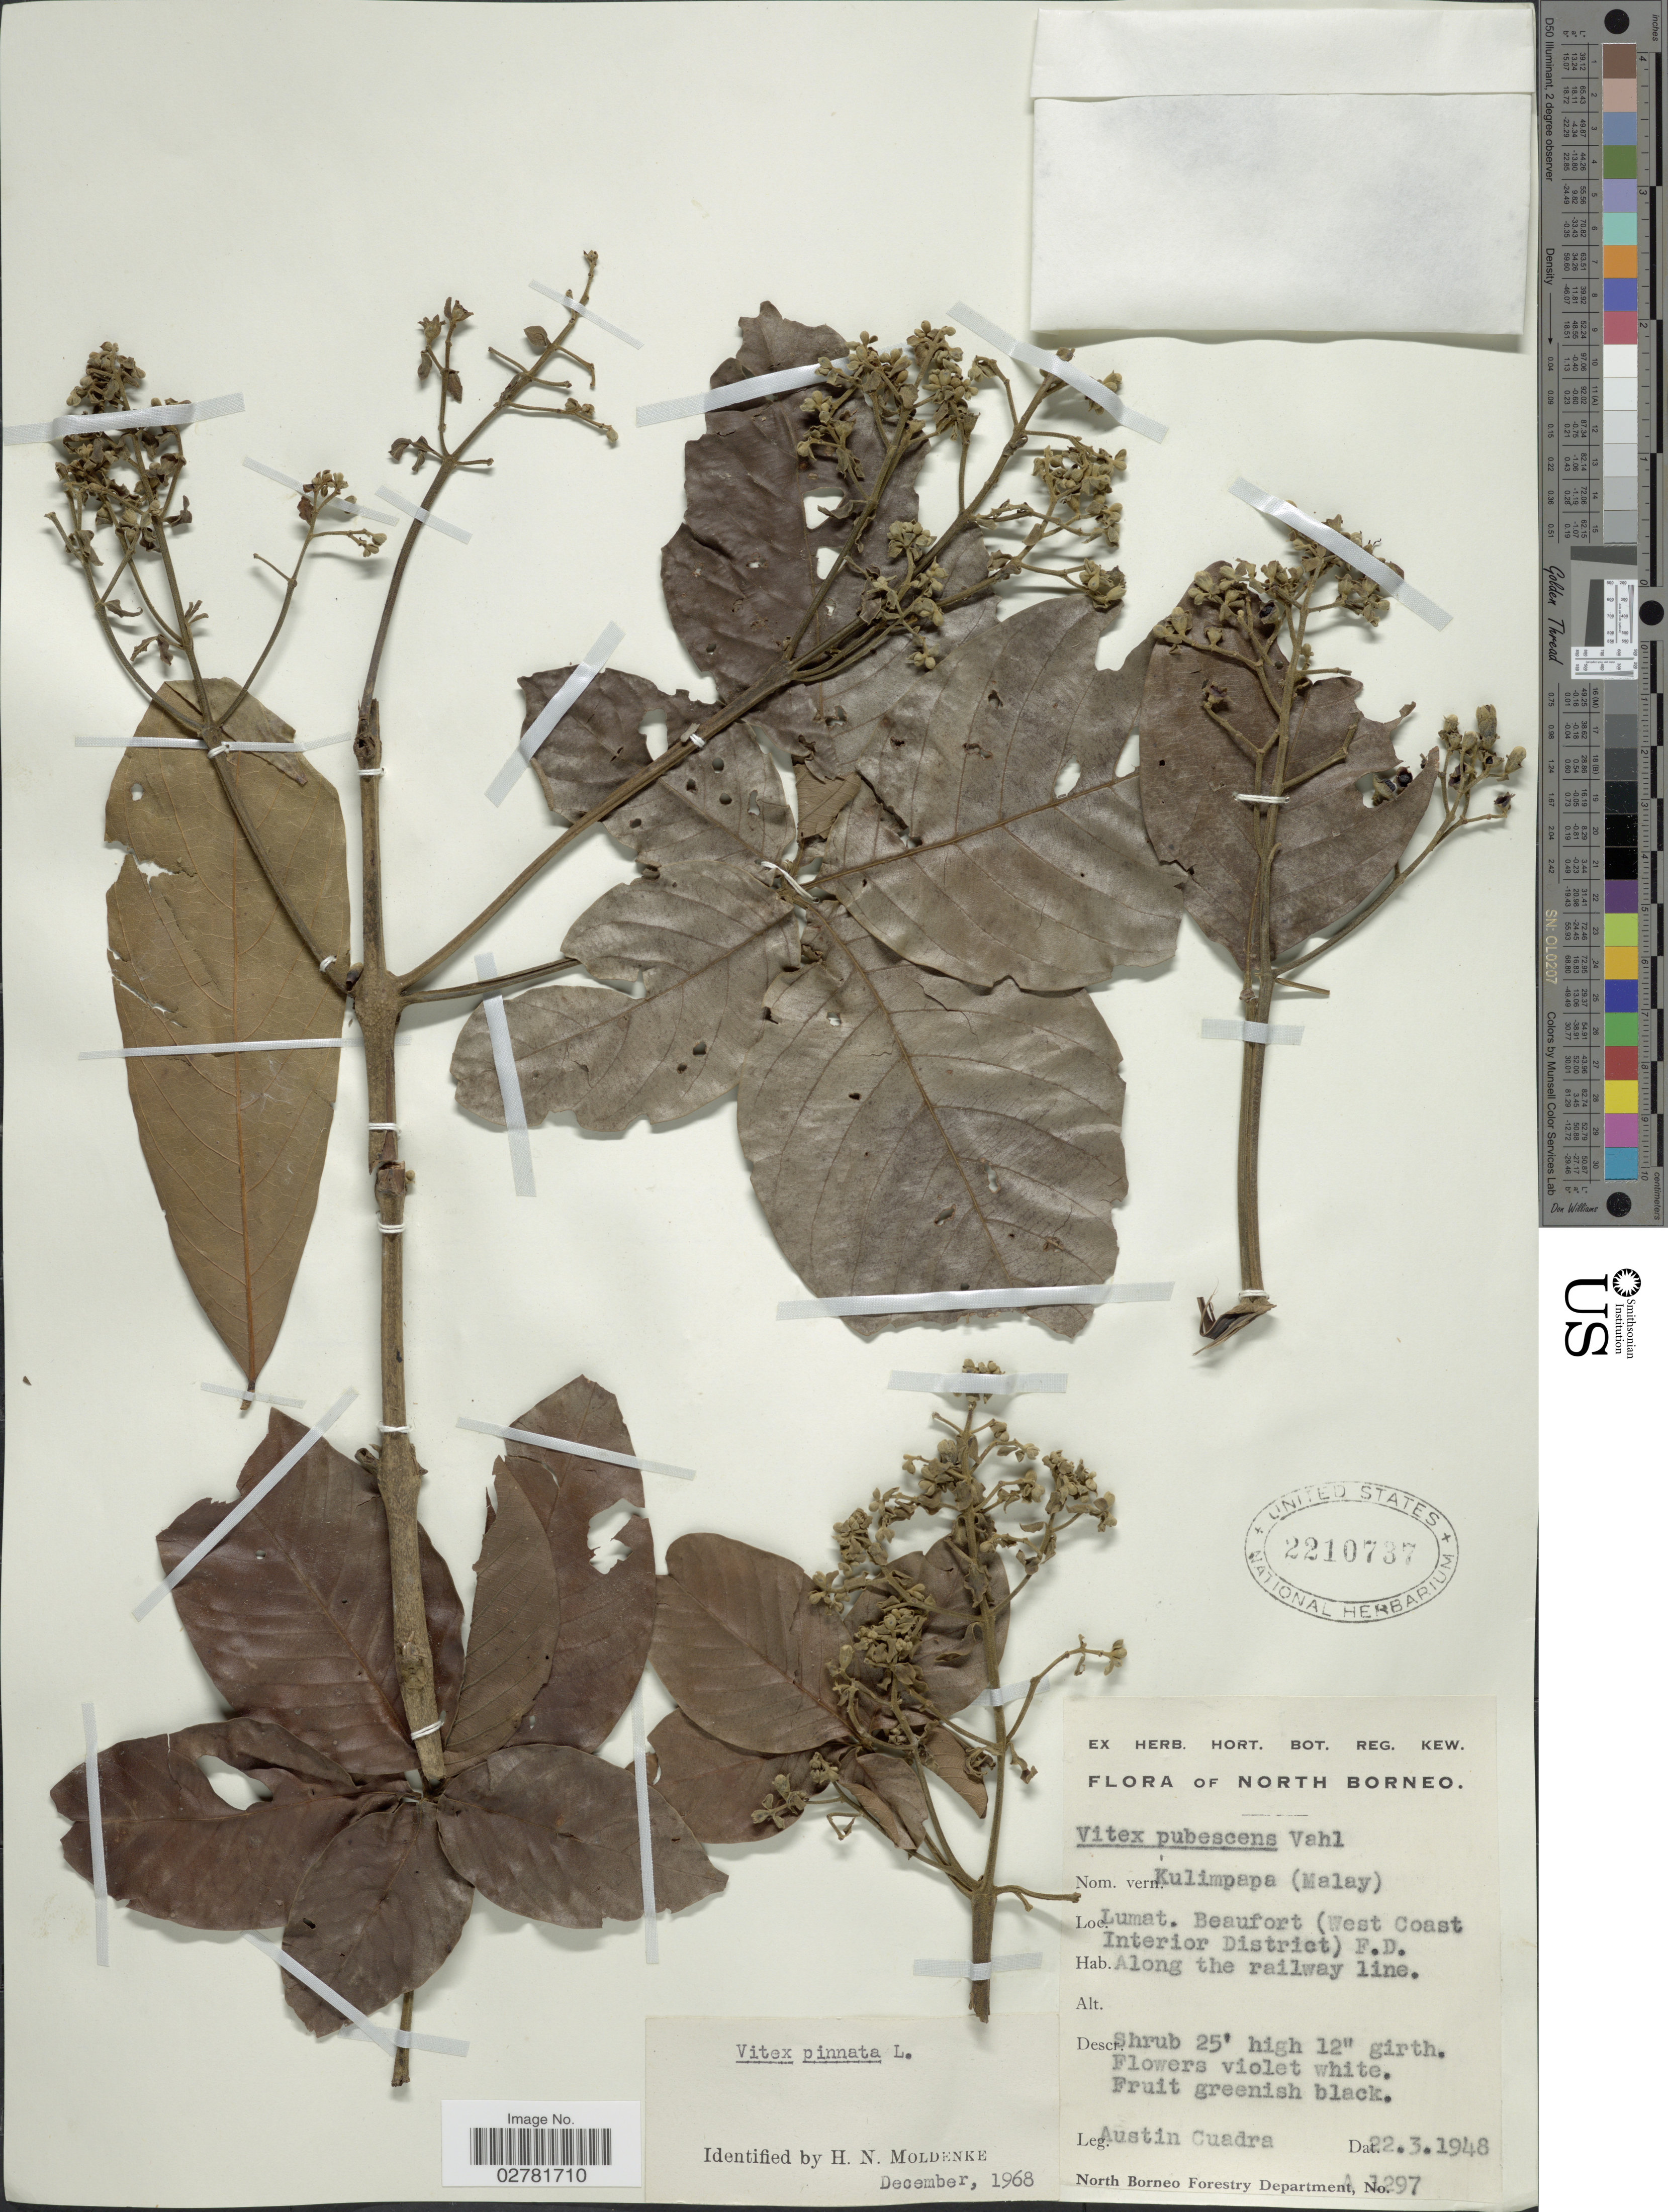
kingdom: Plantae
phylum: Tracheophyta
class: Magnoliopsida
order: Lamiales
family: Lamiaceae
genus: Vitex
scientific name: Vitex pinnata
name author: L.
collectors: A. Cuadra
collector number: A1297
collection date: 1948-03-22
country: Malaysia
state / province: Sabah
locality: Lumat. Beaufort (West Coast Interior District) F.D. Along the railway line.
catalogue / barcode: US 2210737